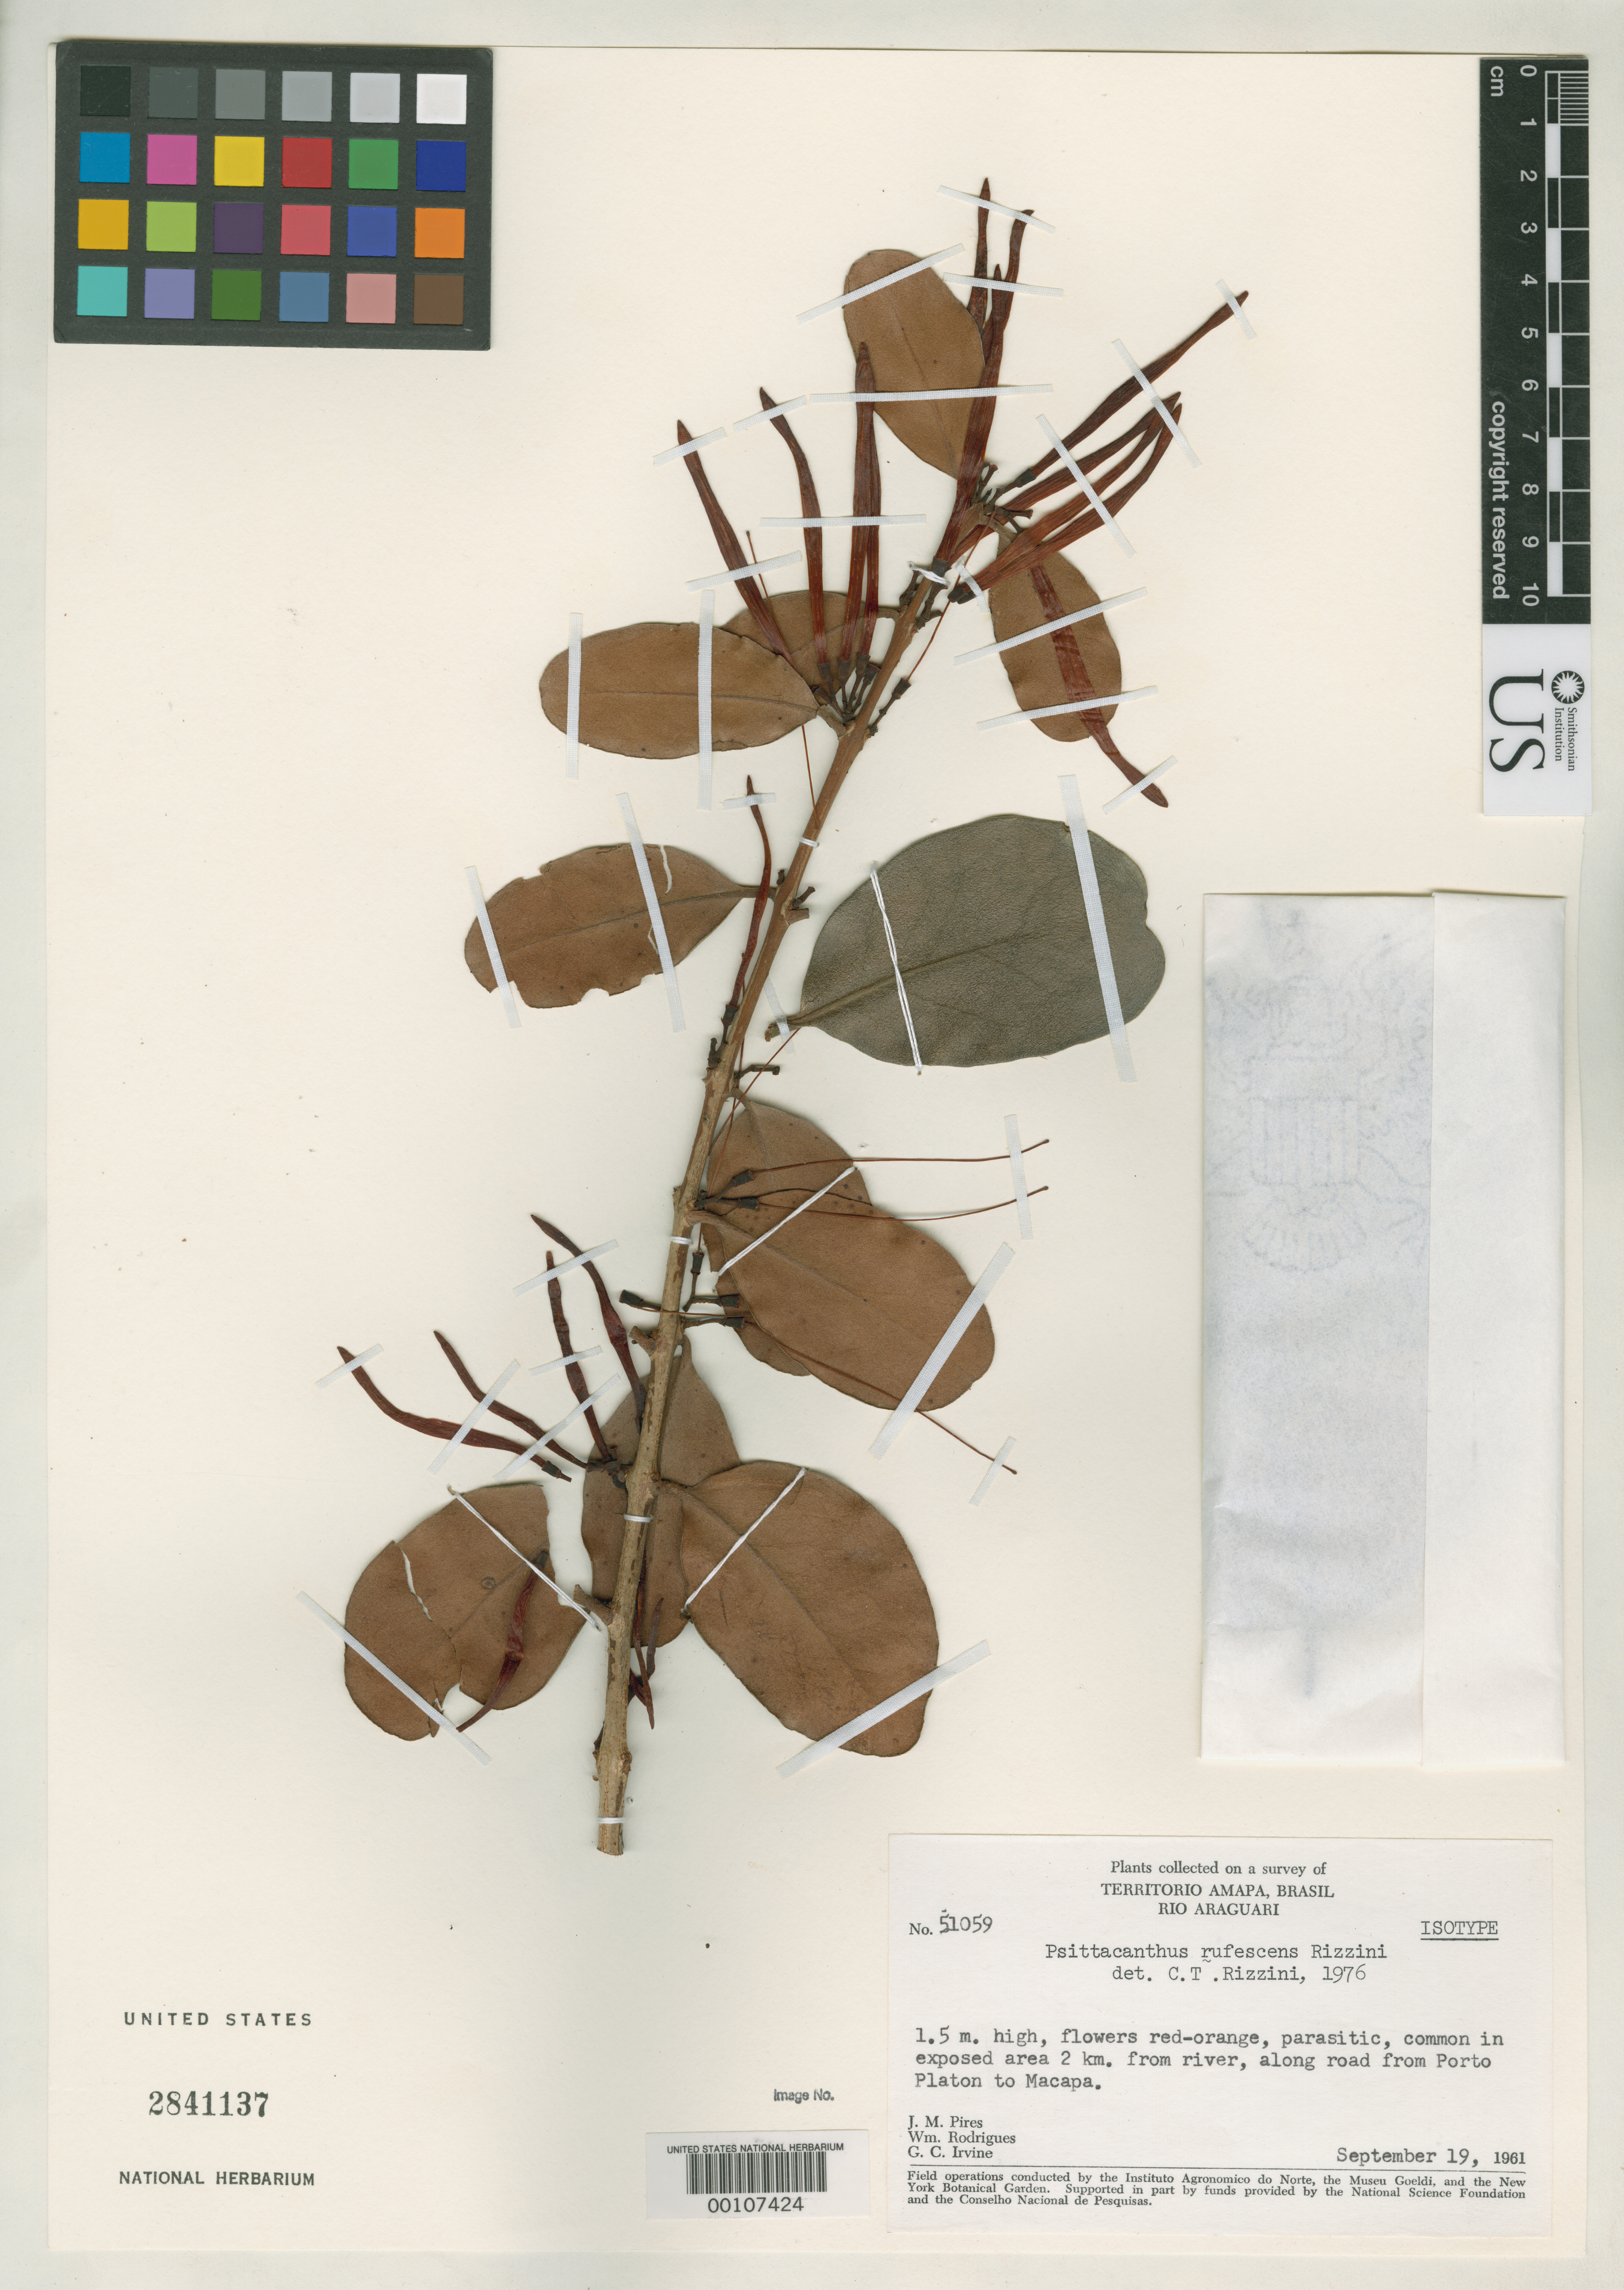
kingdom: Plantae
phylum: Tracheophyta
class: Magnoliopsida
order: Santalales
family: Loranthaceae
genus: Psittacanthus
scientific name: Psittacanthus rufescens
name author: Rizzini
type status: Isotype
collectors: J. M. Pires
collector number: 51059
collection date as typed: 19 Sep 1961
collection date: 1961-09-19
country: Brazil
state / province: Amapá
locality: Rio Araguari on road from Porto Platon to Macapa.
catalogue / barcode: US 2841137